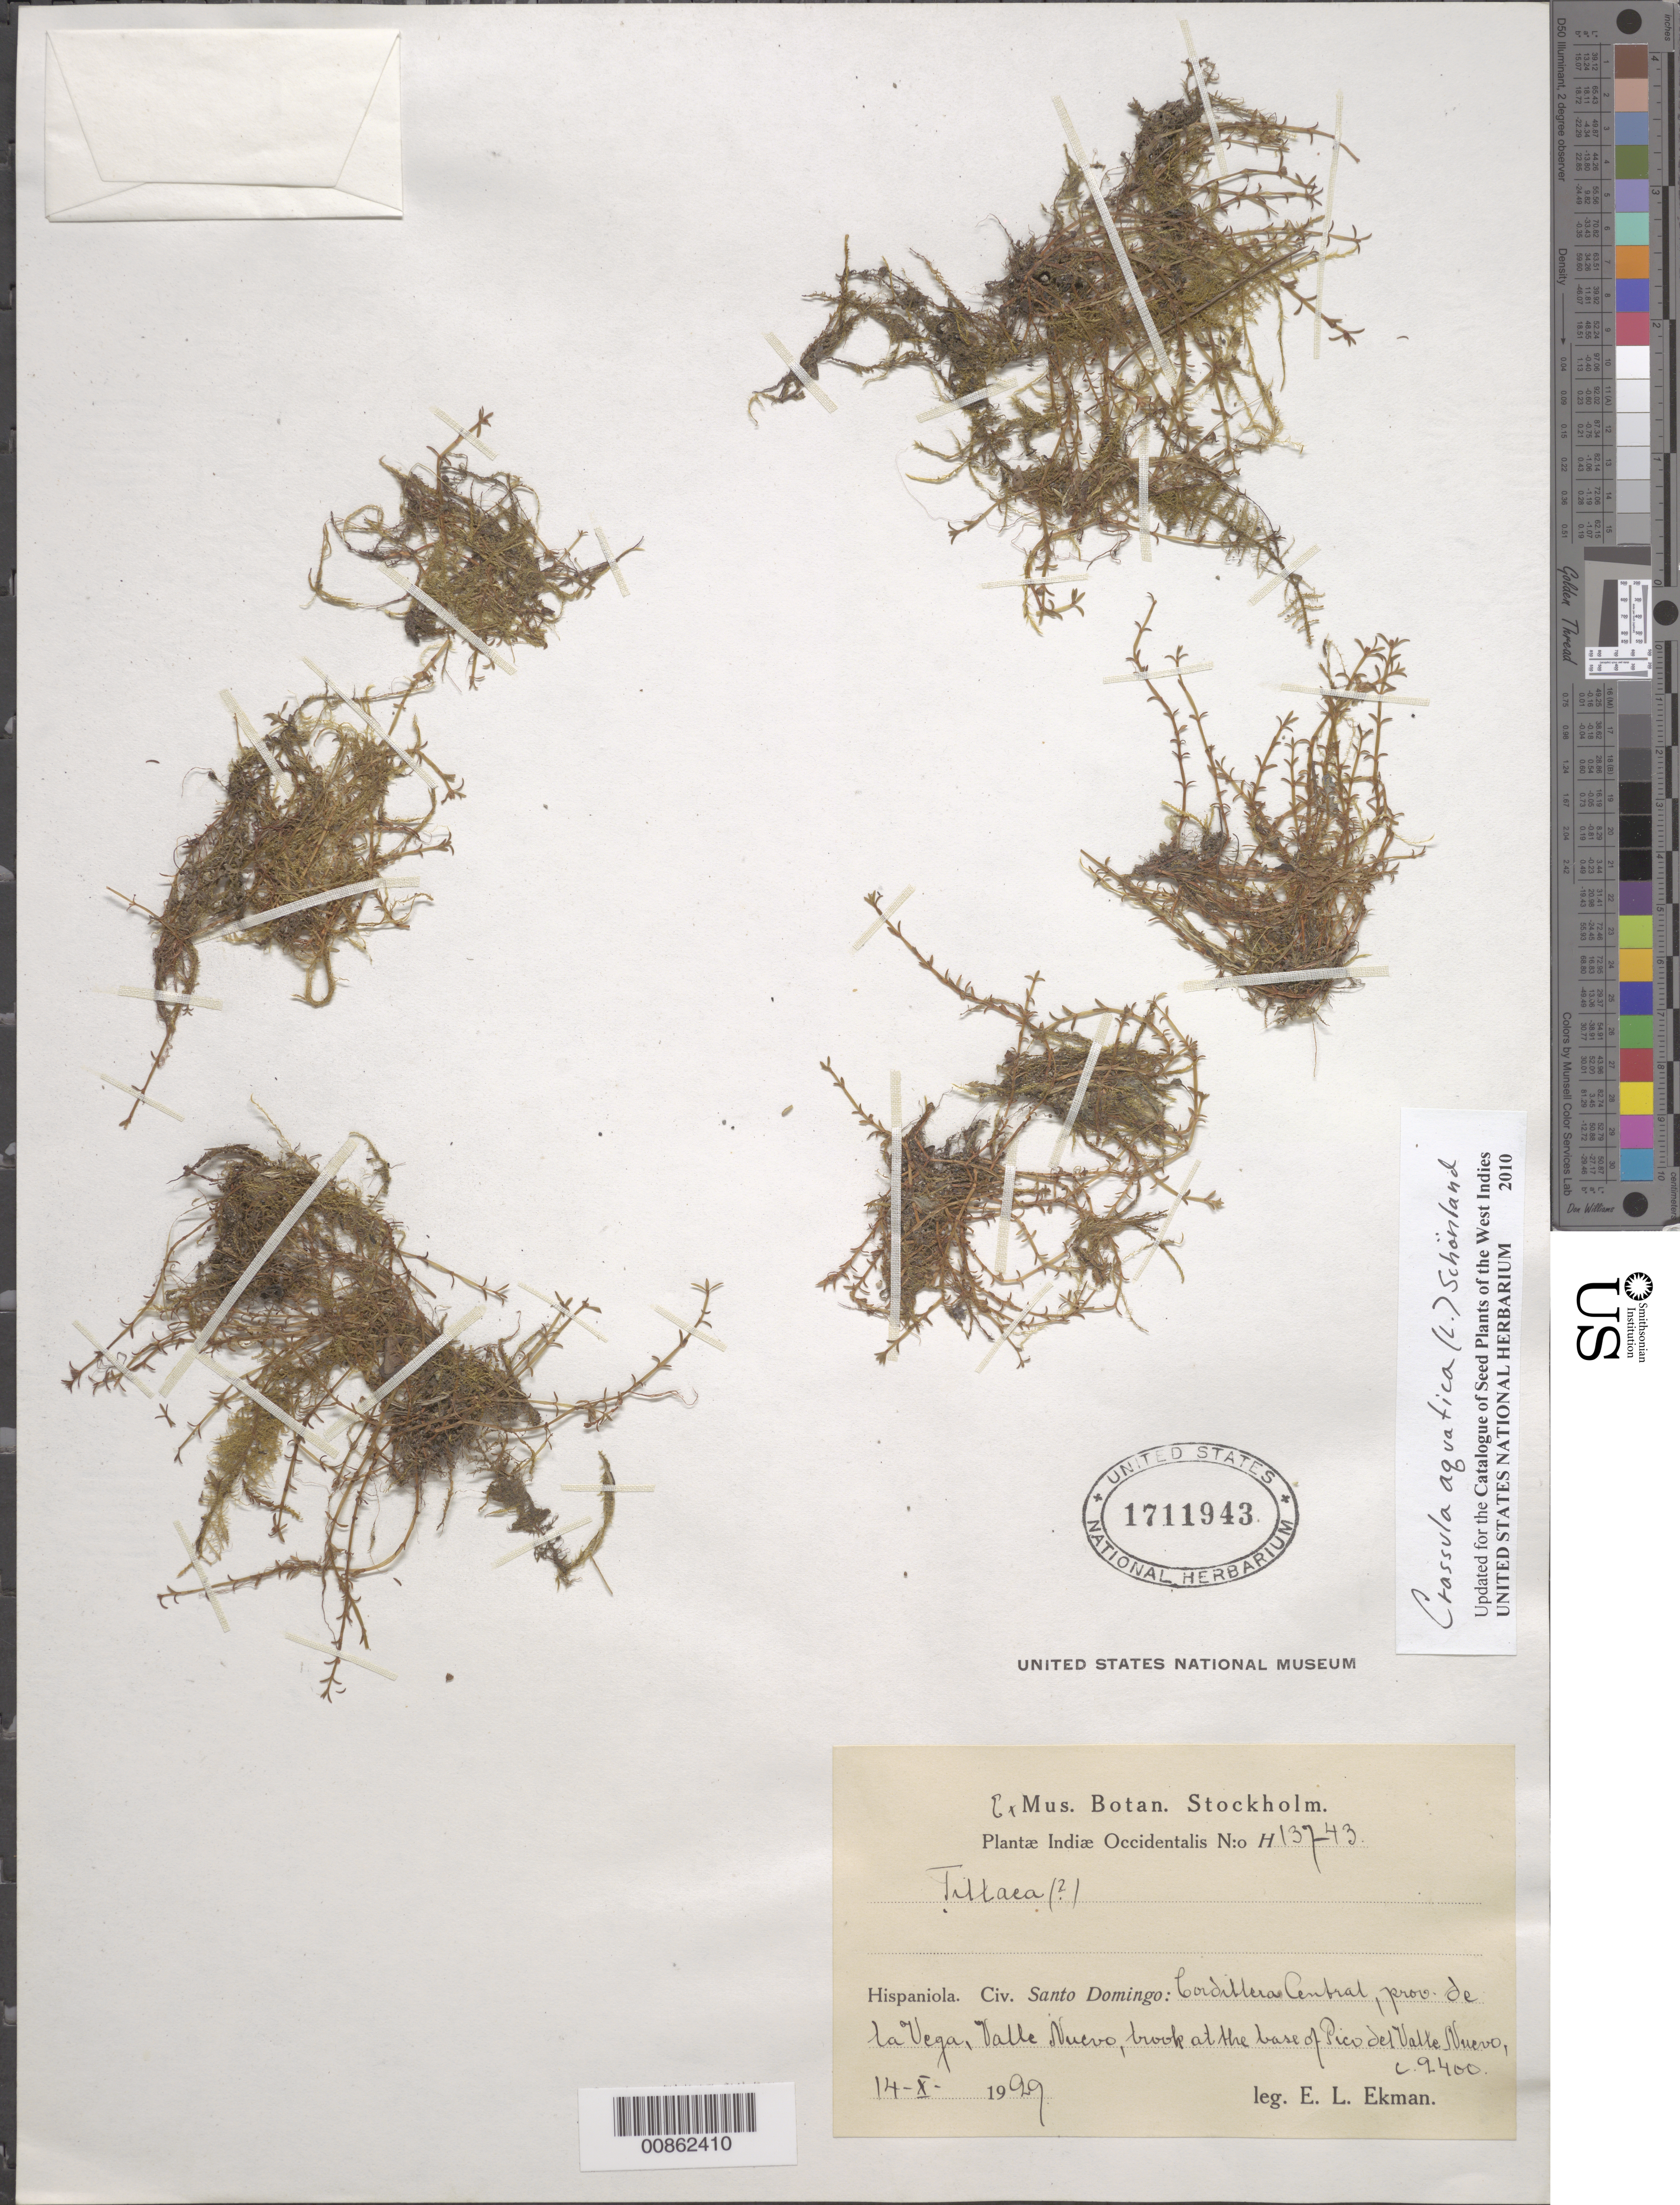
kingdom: Plantae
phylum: Tracheophyta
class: Magnoliopsida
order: Saxifragales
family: Crassulaceae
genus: Crassula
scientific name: Crassula aquatica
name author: (L.) Schönland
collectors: E. L. Ekman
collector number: H 13743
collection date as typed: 14 Oct 1929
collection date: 1929-10-14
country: Dominican Republic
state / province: La Vega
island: Hispaniola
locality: Cordillera Central, Valle Nuevo, brook at the base of Pico del Valle Nuevo.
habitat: Brook at the base of Pico.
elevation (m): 2400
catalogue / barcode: US 1711943